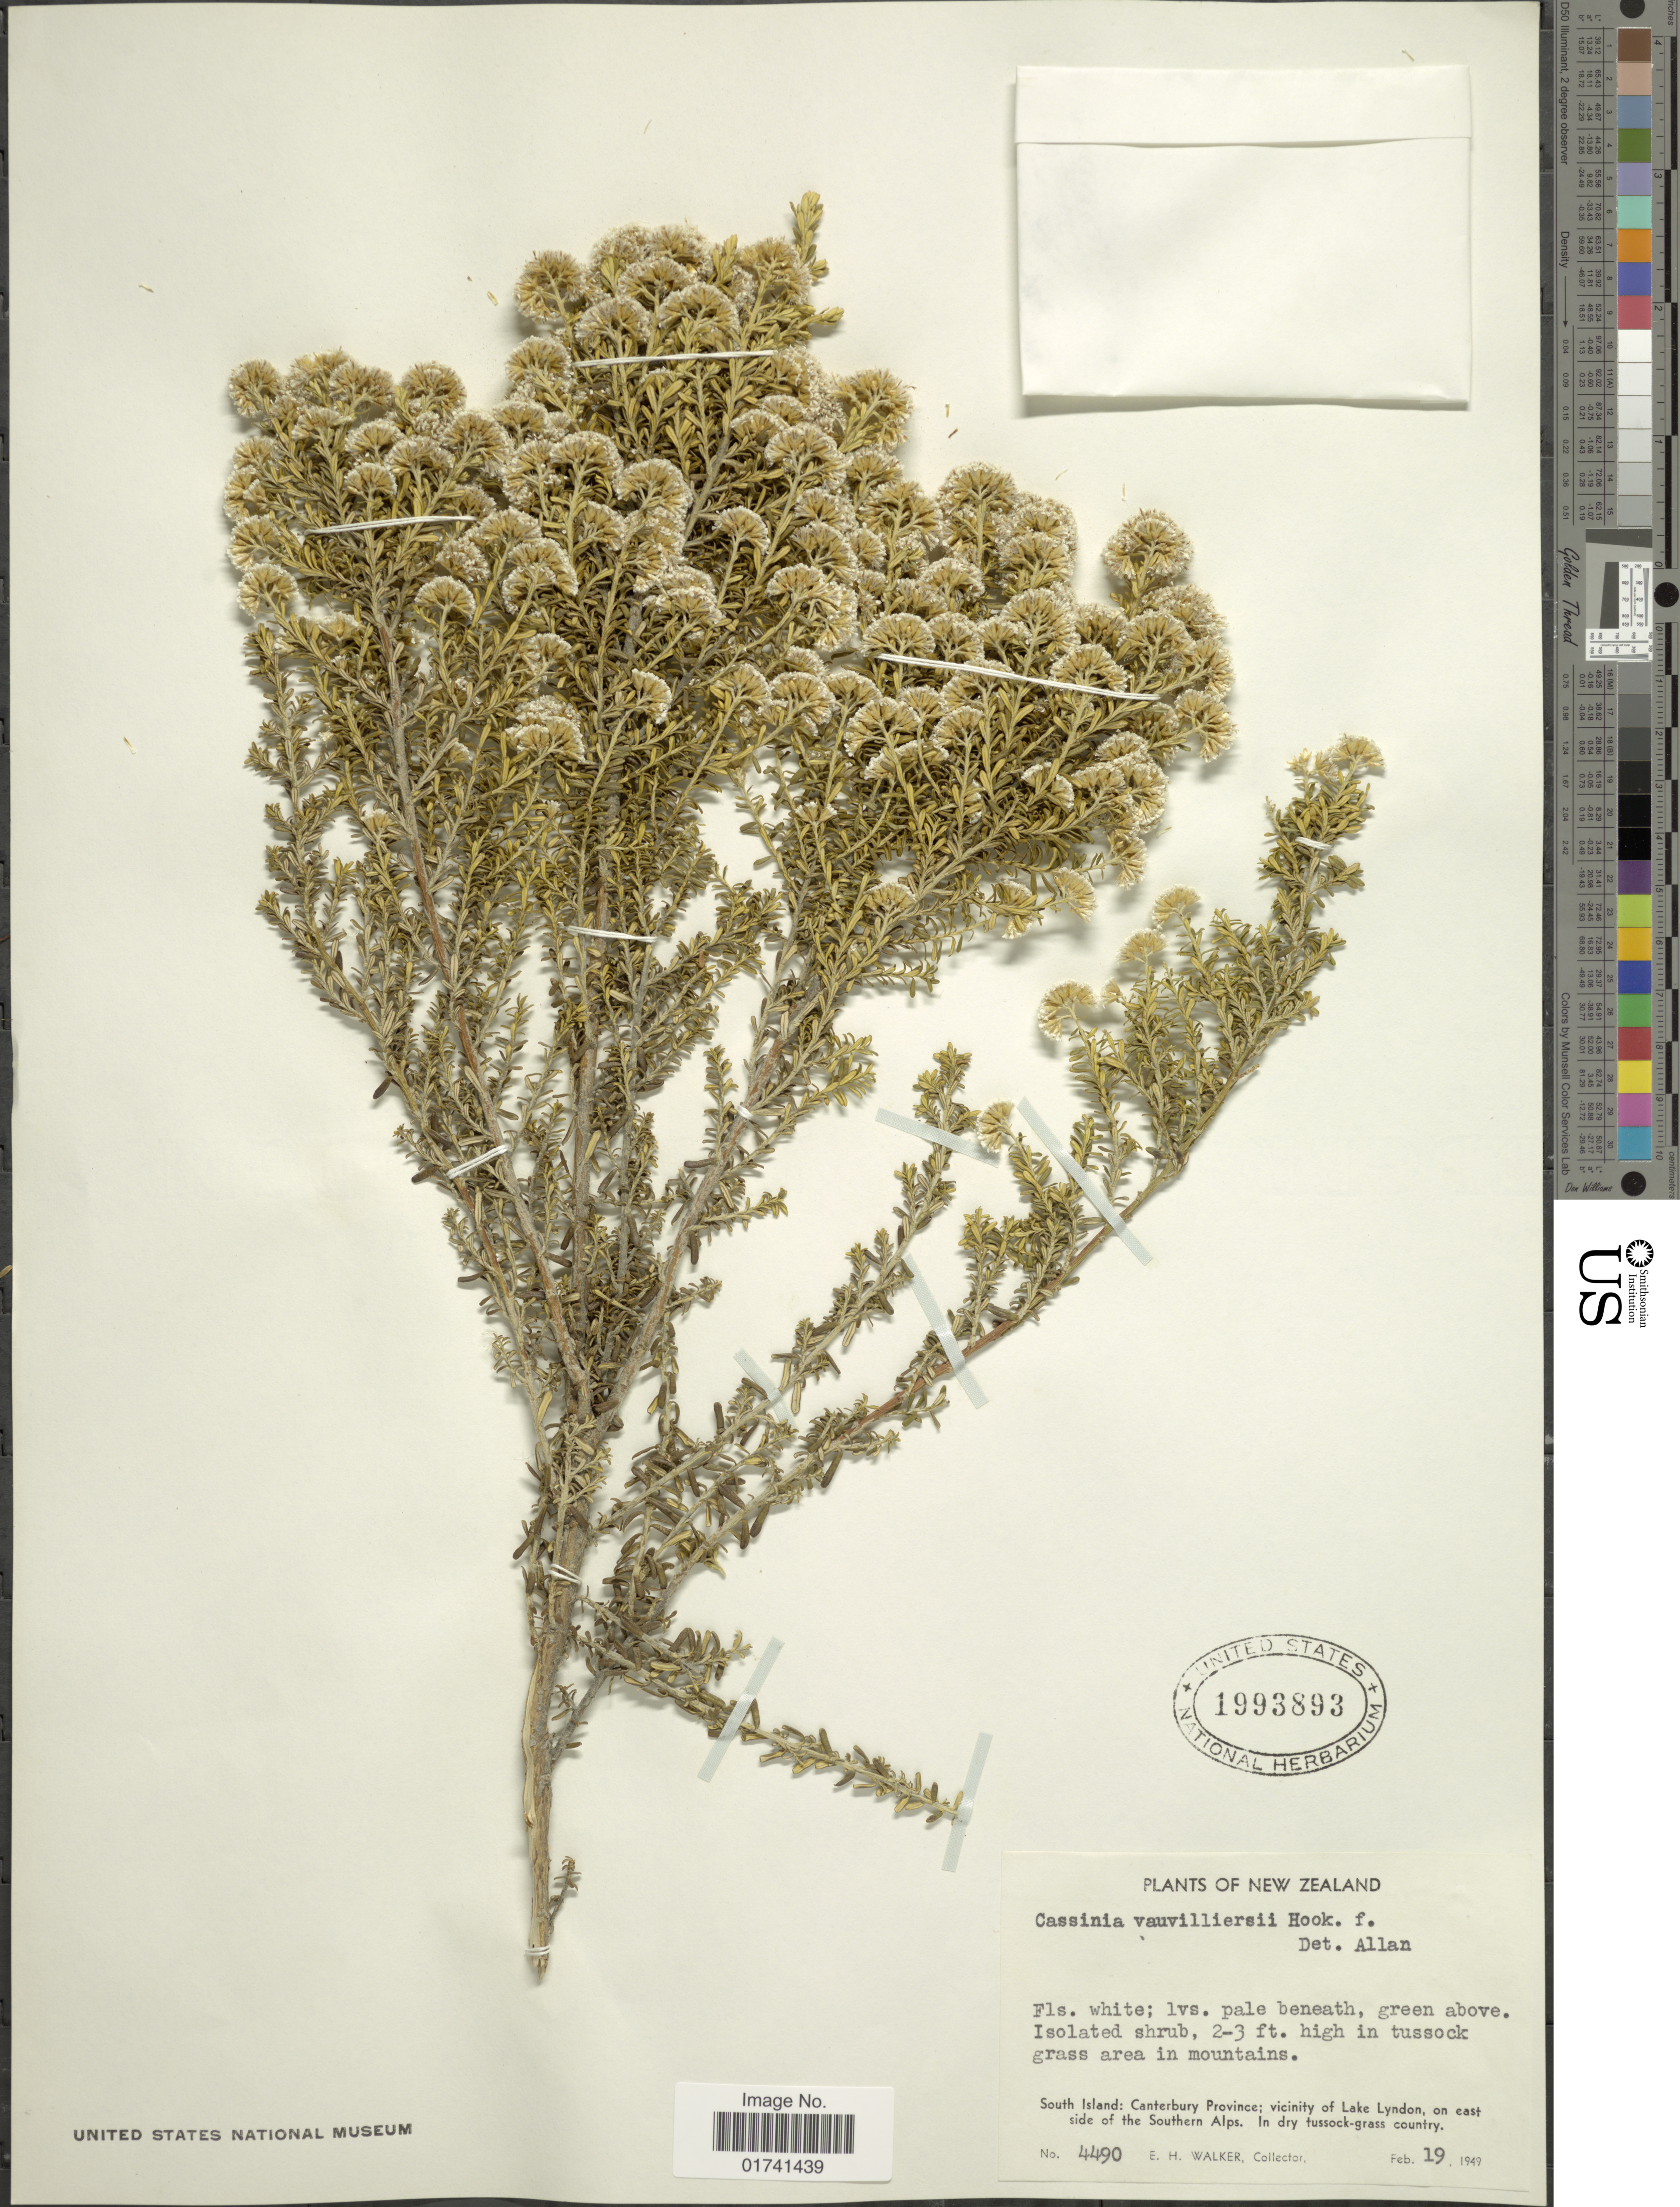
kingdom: Plantae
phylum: Tracheophyta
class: Magnoliopsida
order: Asterales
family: Asteraceae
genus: Cassinia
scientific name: Cassinia vauvilliersii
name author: Hook. f.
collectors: E. H. Walker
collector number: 4490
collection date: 1949-02-19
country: New Zealand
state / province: Canterbury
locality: South Island; vicinity of Lake Lyndon, on east side of the Southern Alps, in tussock-grass country.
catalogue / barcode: US 1993893